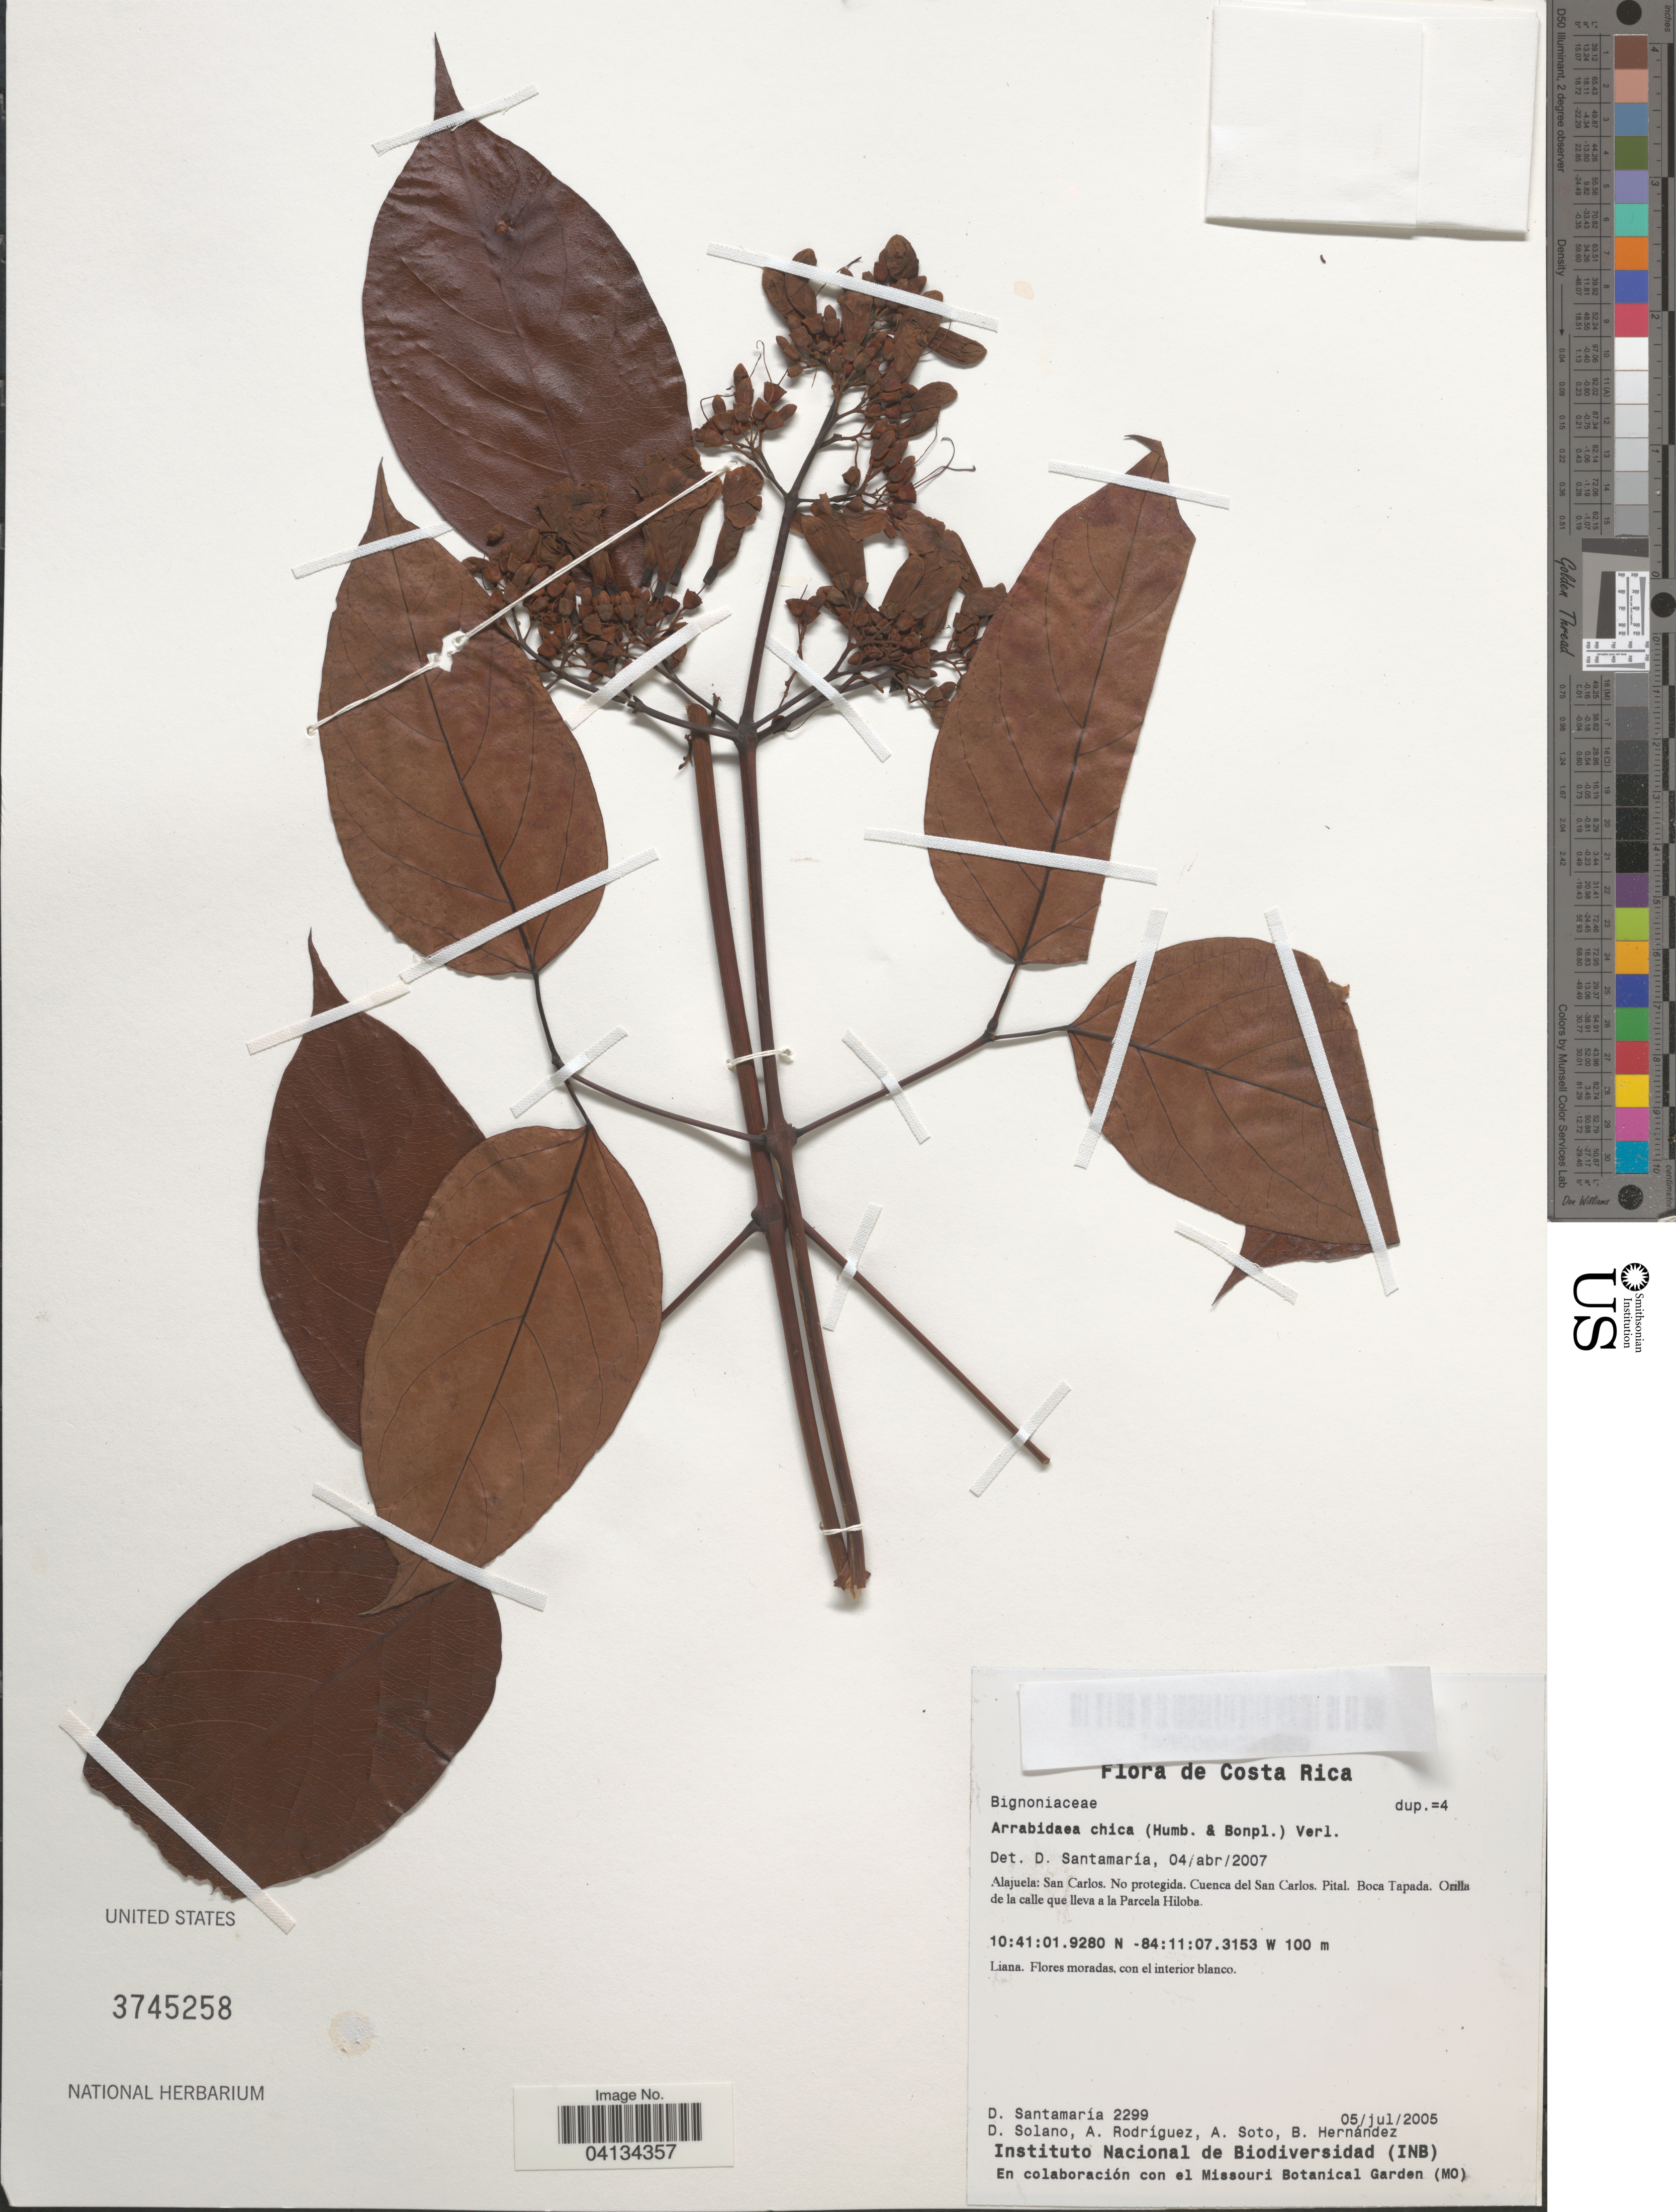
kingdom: Plantae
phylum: Tracheophyta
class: Magnoliopsida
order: Lamiales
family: Bignoniaceae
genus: Arrabidaea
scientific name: Arrabidaea chica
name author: (Humb. & Bonpl.) Verl.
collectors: D. Santamaria, D. Solano, A. Rodríguez, A. Soto & B. Hernández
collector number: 2299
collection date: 2005-07-05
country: Costa Rica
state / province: Alajuela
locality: San Carlos. No protegida. Cuenca del San Carlos. Pital. Boca Tapada. Orilla de la calle que lleva a la Parcela Hiloba.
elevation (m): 100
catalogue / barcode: US 3745258